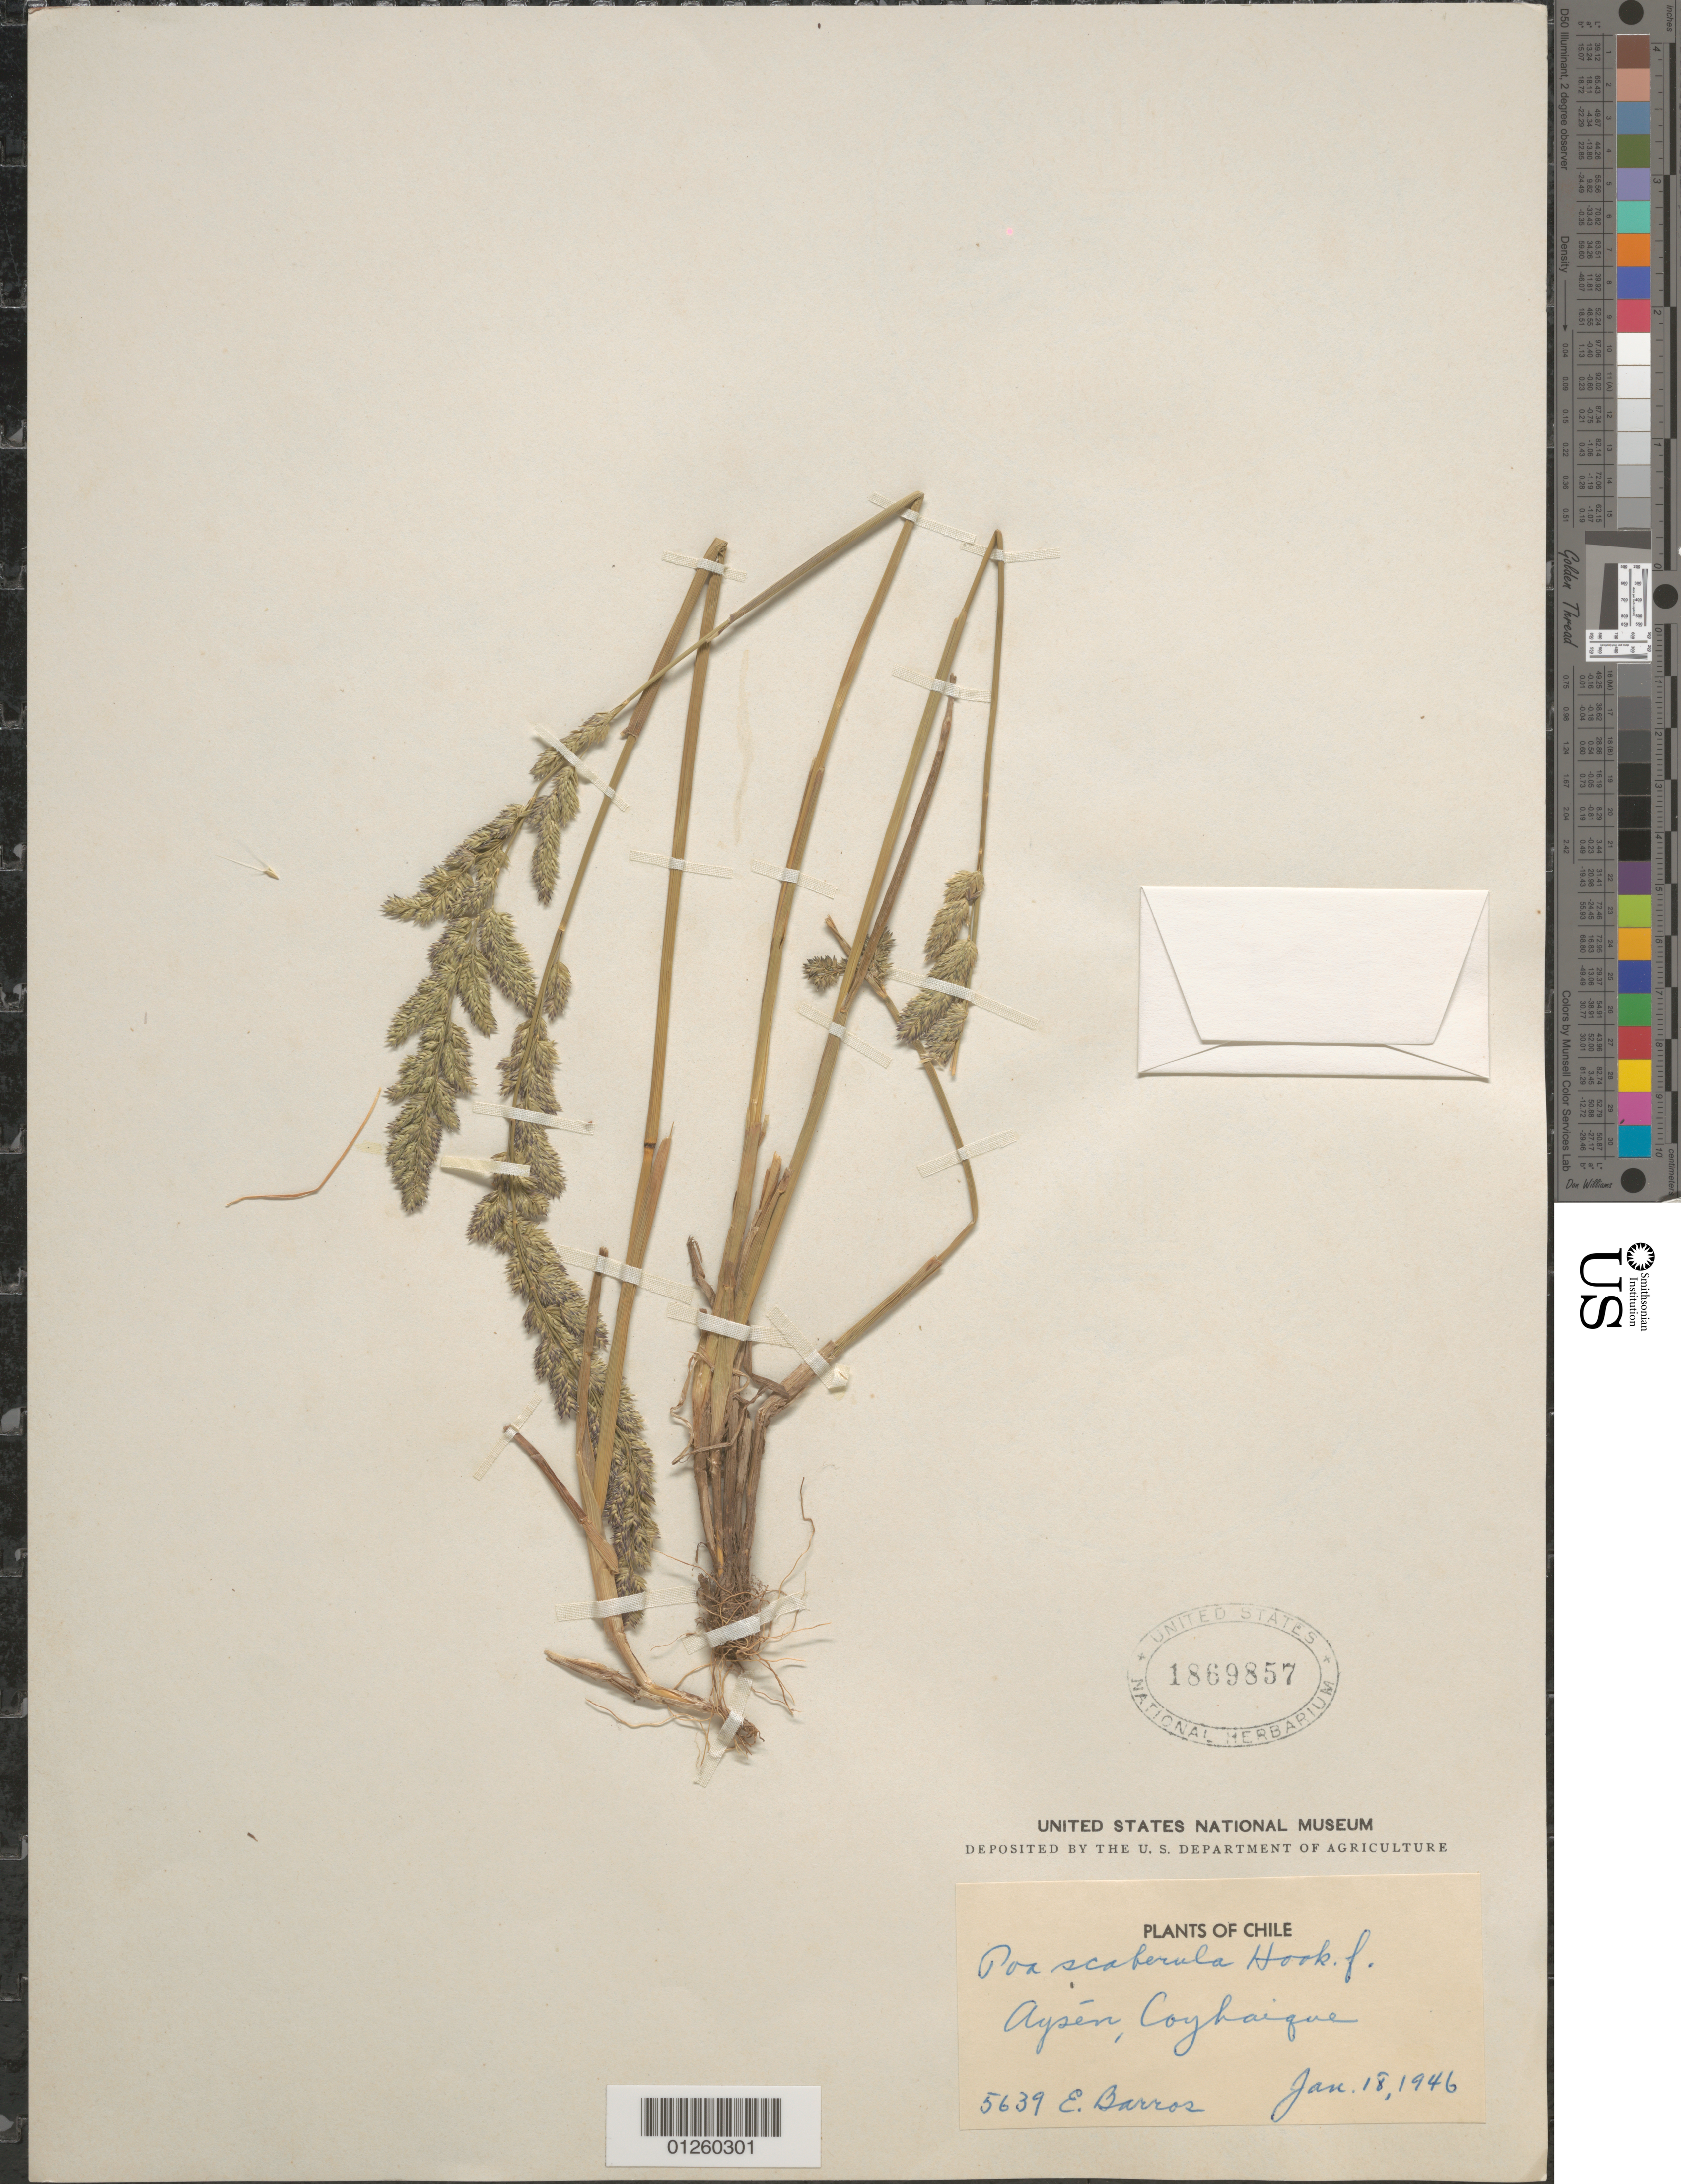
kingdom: Plantae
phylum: Tracheophyta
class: Liliopsida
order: Poales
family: Poaceae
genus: Poa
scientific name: Poa scaberula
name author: Hook. f.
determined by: Soreng, Robert J., Research Associate (BOT), Smithsonian Institution - National Museum of Natural History (UNITED STATES)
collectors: E. Barros V.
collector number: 5639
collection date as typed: Jan 18, 1946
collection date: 1946-01-18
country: Chile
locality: Aysen: Coyhaique.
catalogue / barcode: US 1869857